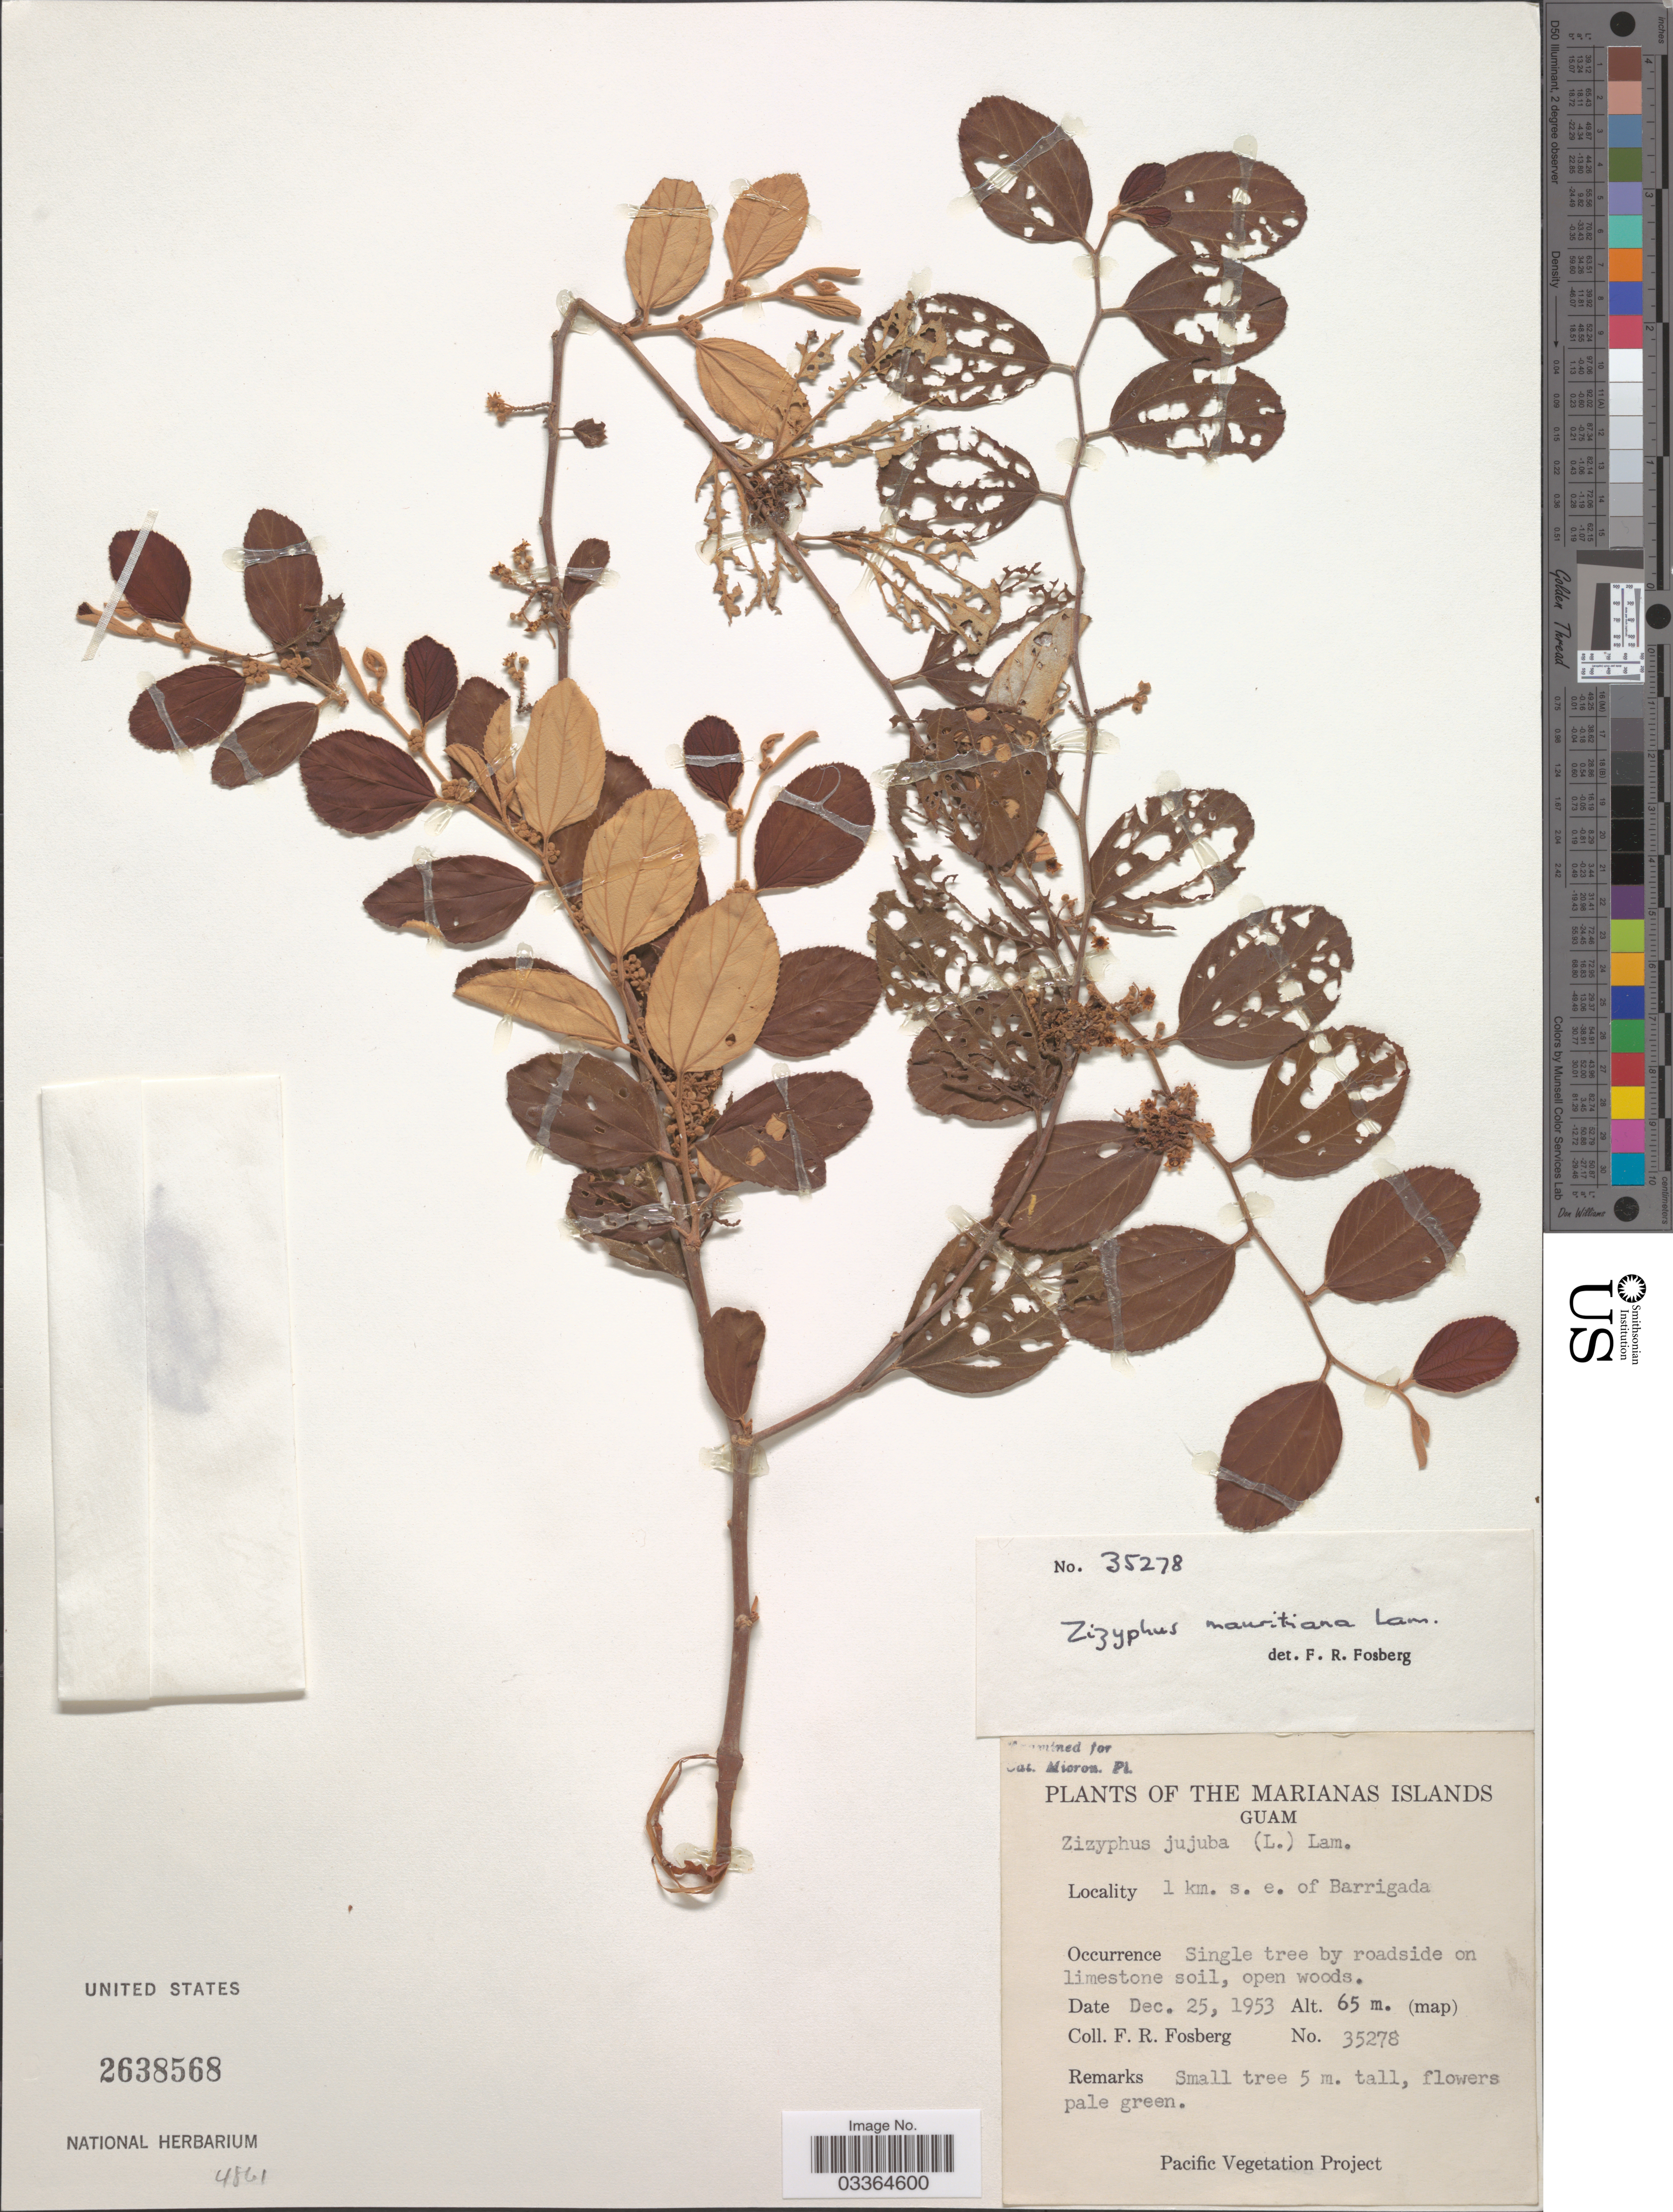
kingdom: Plantae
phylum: Tracheophyta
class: Magnoliopsida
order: Rosales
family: Rhamnaceae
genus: Ziziphus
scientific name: Ziziphus mauritiana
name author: Lam.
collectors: F. R. Fosberg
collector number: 35278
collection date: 1953-12-25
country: Guam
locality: The Marianas Islands. 1 km. s.e. of Barrigada.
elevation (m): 65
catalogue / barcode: US 2638568